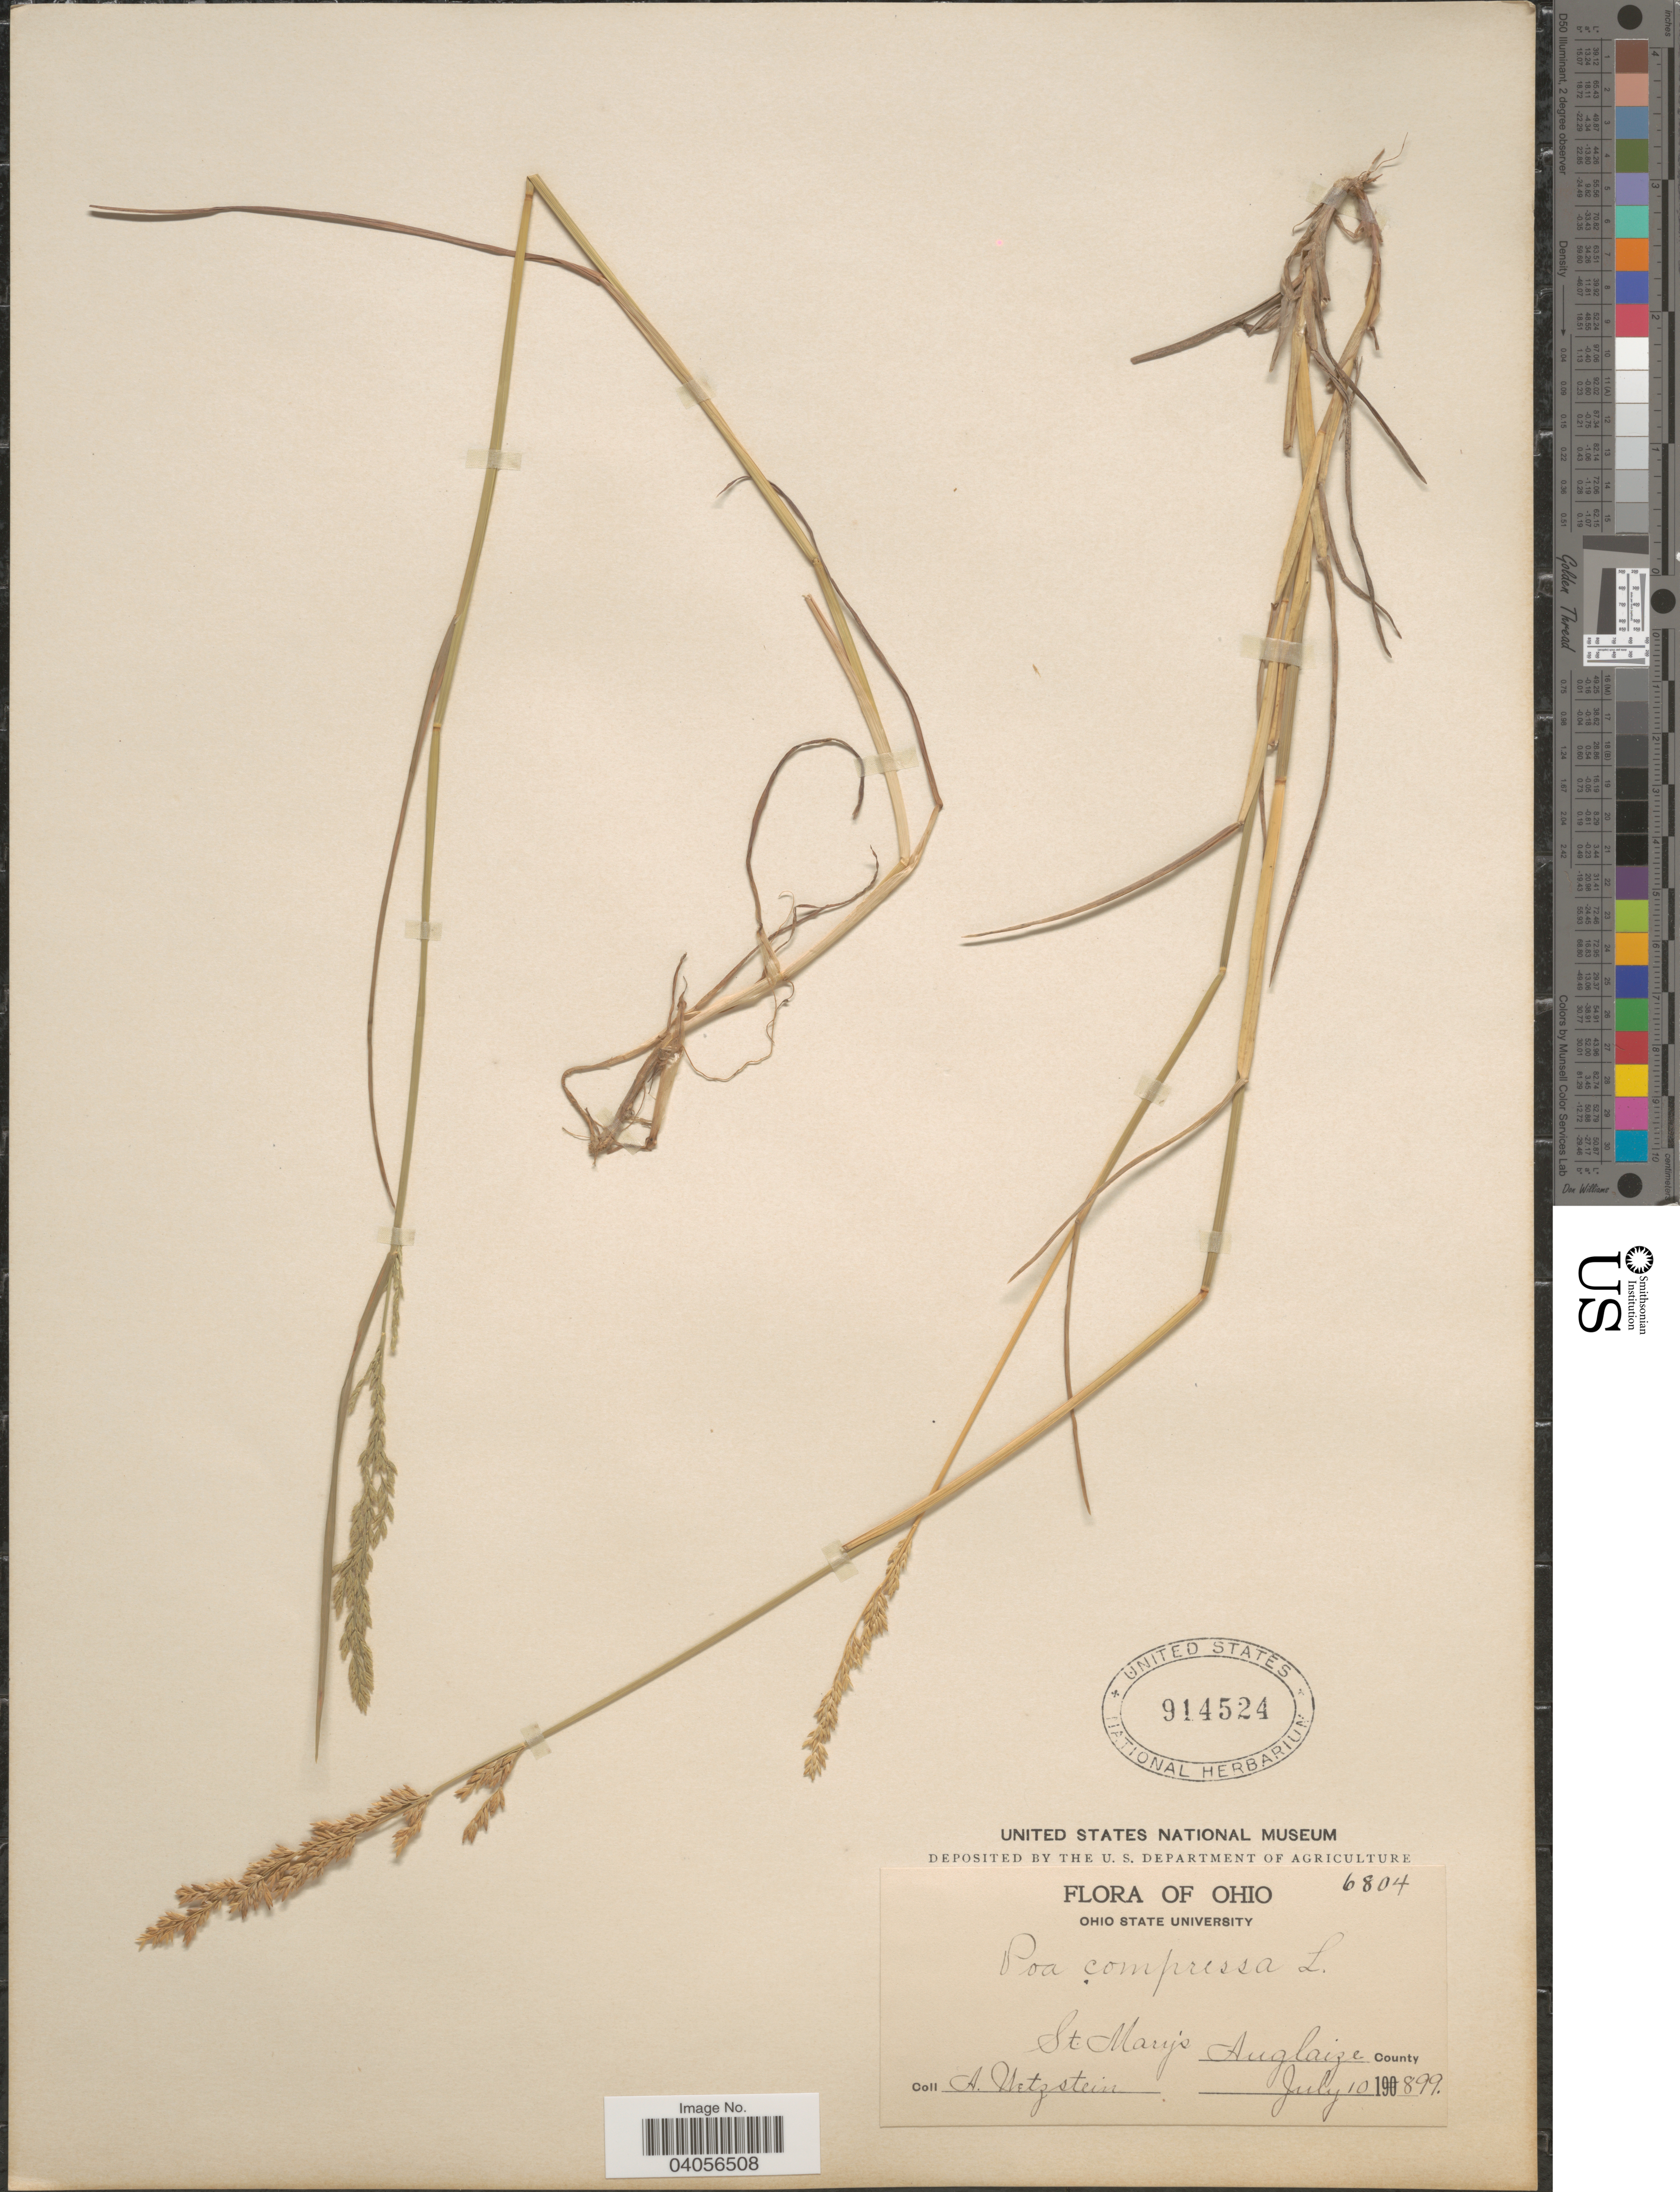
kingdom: Plantae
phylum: Tracheophyta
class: Liliopsida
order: Poales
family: Poaceae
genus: Poa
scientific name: Poa compressa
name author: L.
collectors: A. Wetzstein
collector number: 6804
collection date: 1899-07-10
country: United States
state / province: Ohio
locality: St.Mary's. Auglaize County.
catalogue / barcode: US 914524